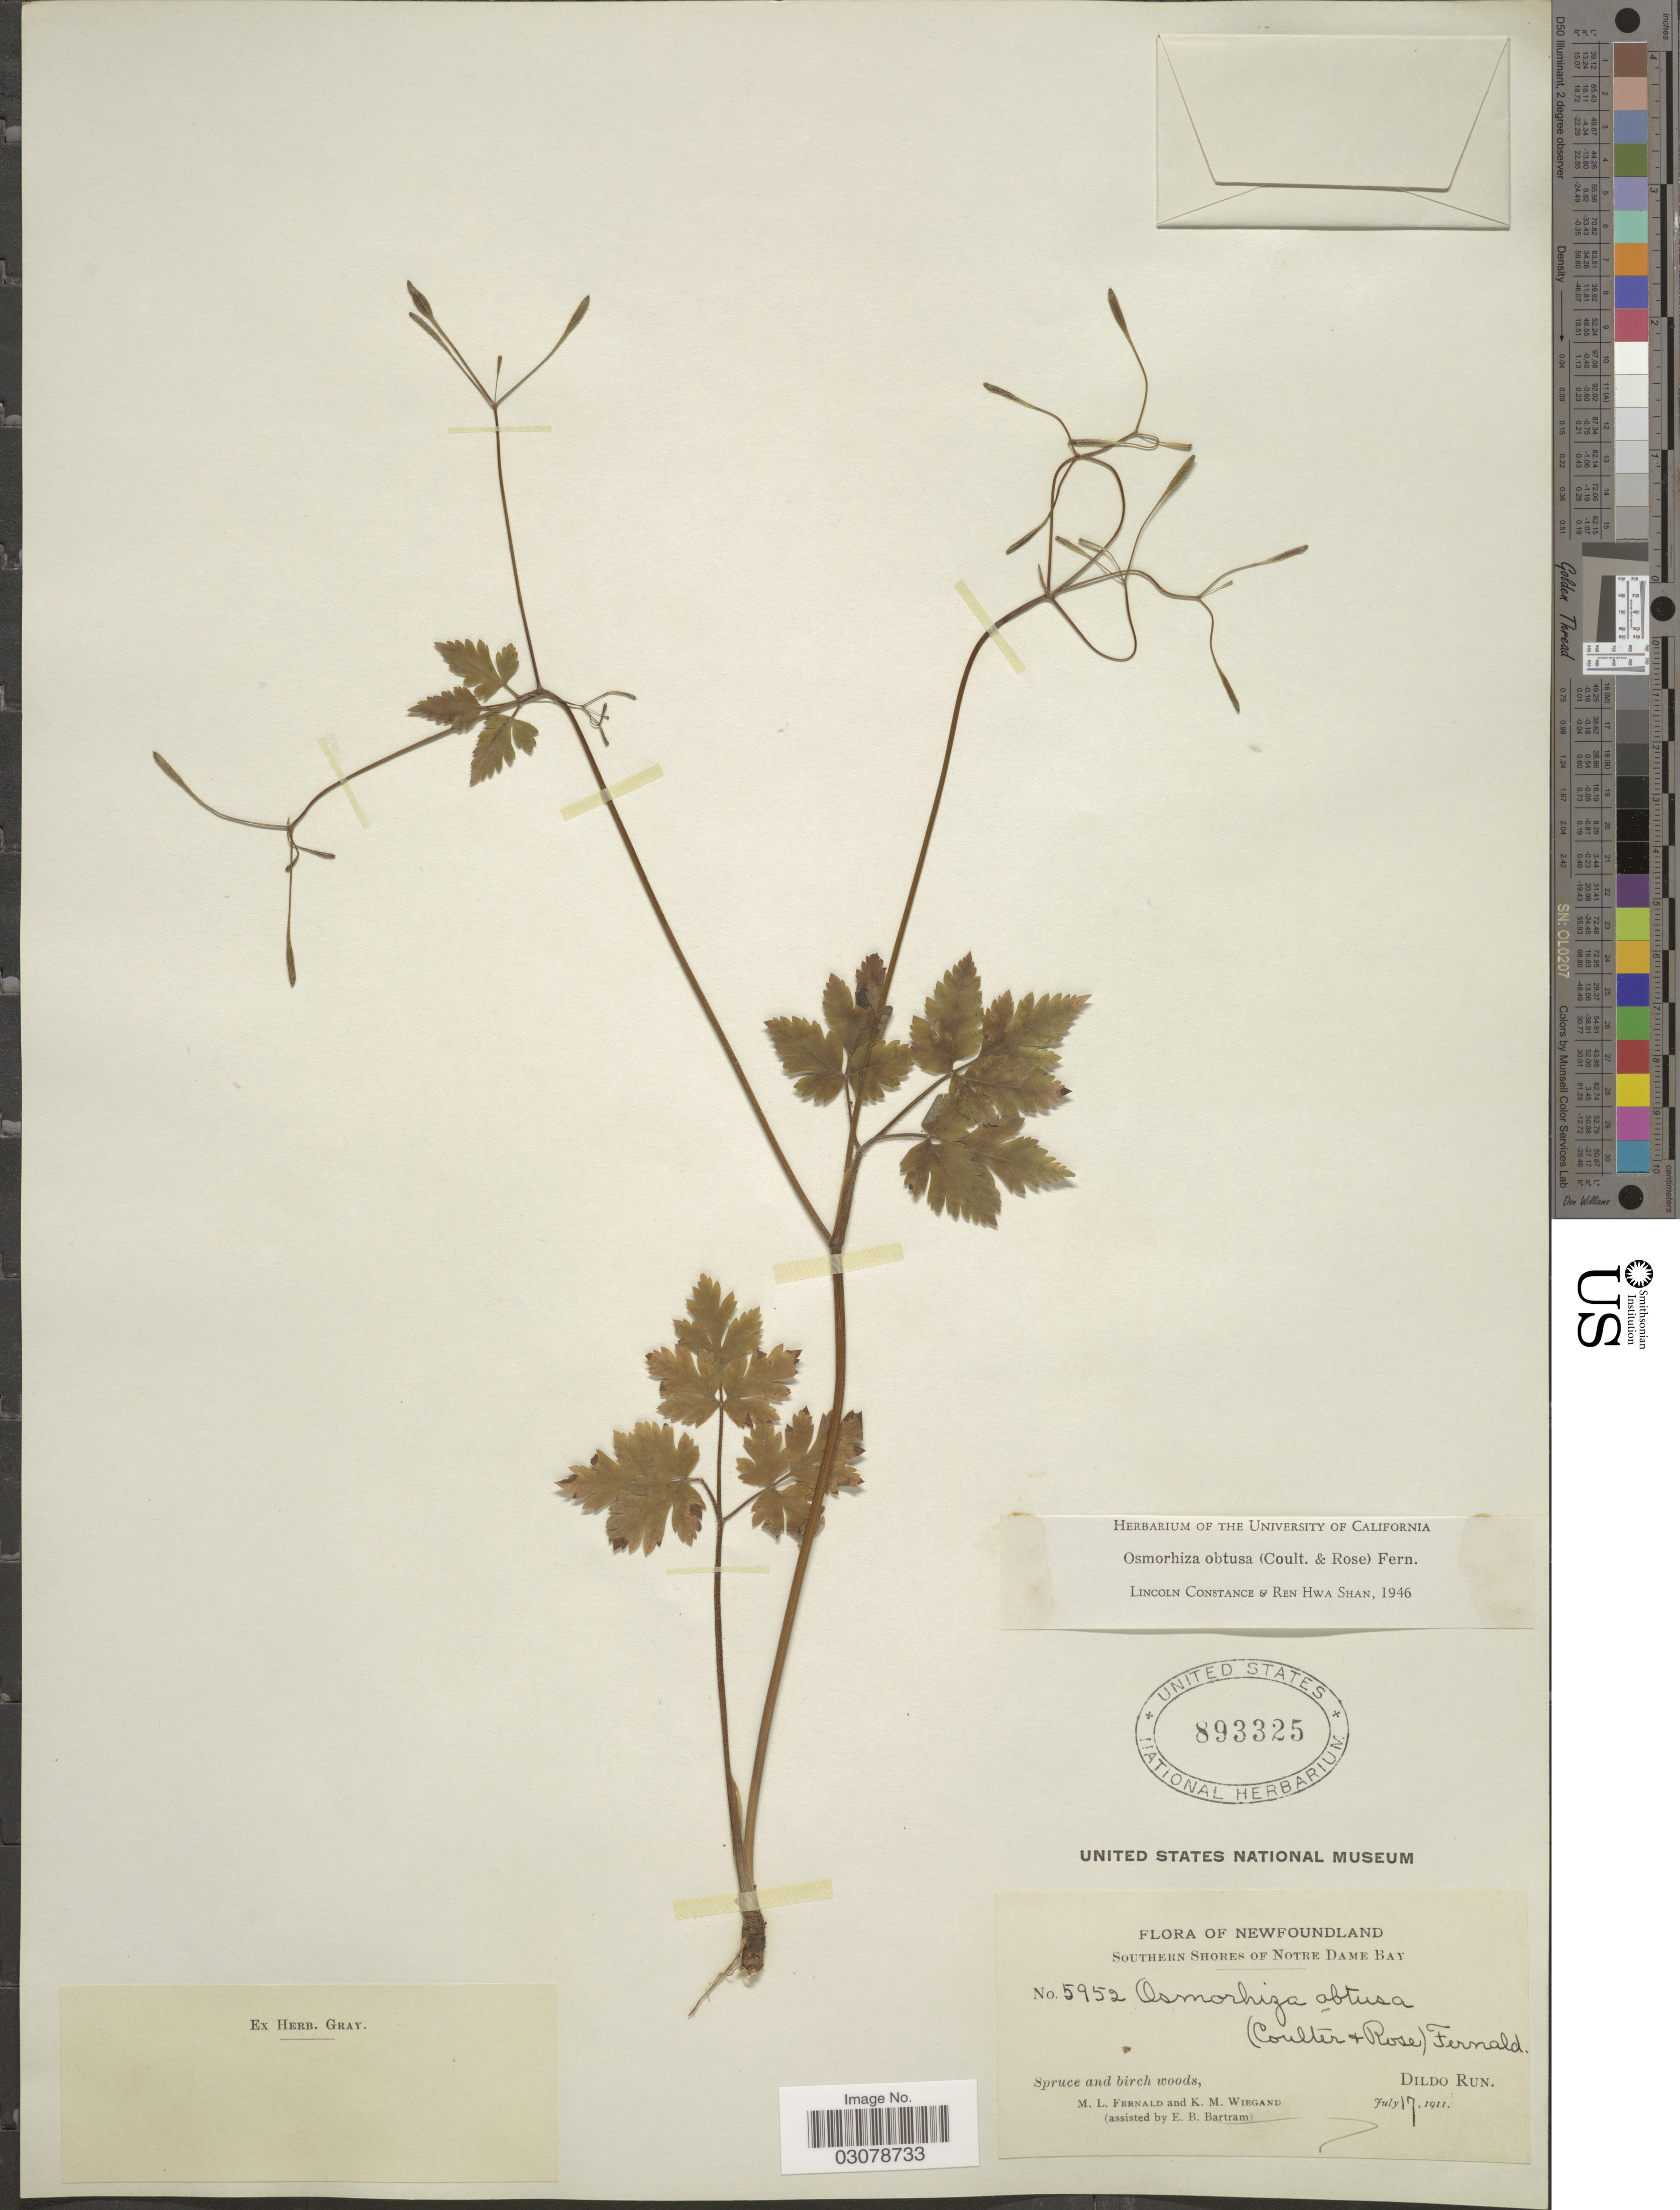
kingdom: Plantae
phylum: Tracheophyta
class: Magnoliopsida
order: Apiales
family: Apiaceae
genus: Osmorhiza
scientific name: Osmorhiza obtusa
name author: (J.M. Coult. & Rose) Fernald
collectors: M. L. Fernald & K. M. Wiegand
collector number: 5952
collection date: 1911-07-17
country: Canada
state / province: Newfoundland and Labrador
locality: Southern Shores of Norte Dame Bay, Dildo Run.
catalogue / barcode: US 893325